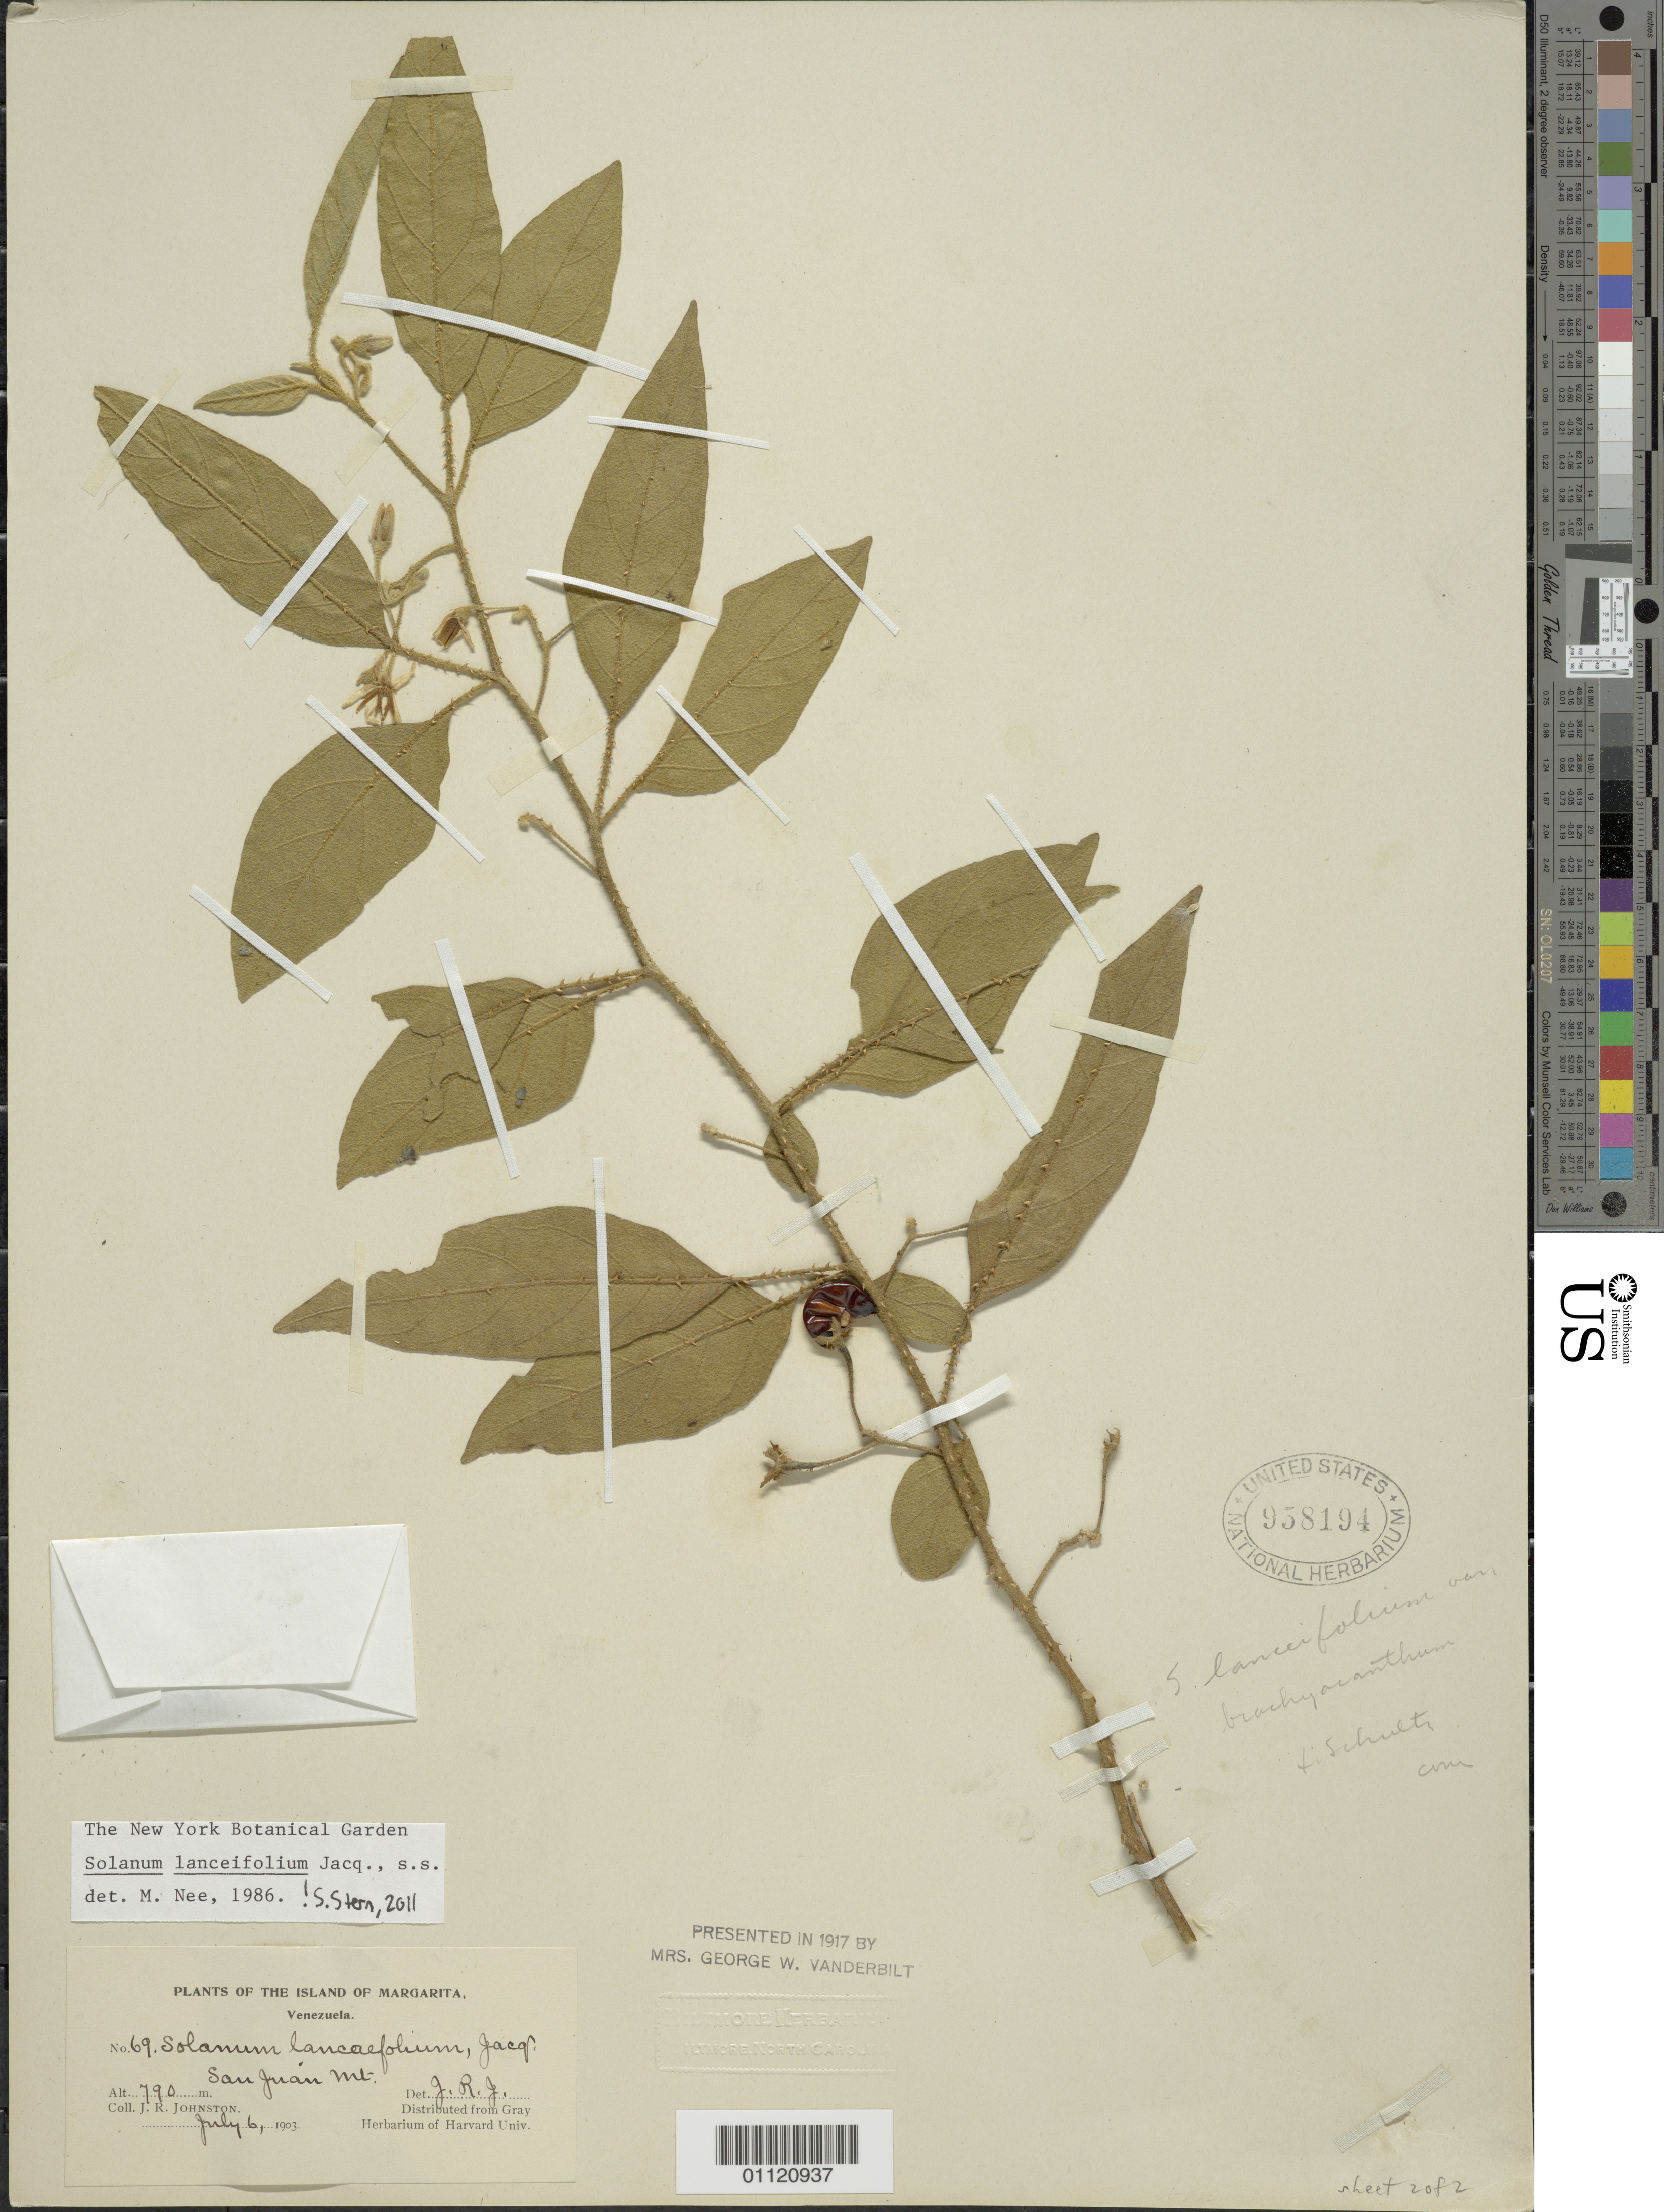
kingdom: Plantae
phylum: Tracheophyta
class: Magnoliopsida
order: Solanales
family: Solanaceae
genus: Solanum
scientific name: Solanum lanceifolium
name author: Jacq.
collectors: J. Johnston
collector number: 69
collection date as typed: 06 Jul 1903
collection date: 1903-07-06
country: Venezuela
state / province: Nueva Esparta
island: Margarita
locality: San Juan Mt.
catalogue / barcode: US 958194